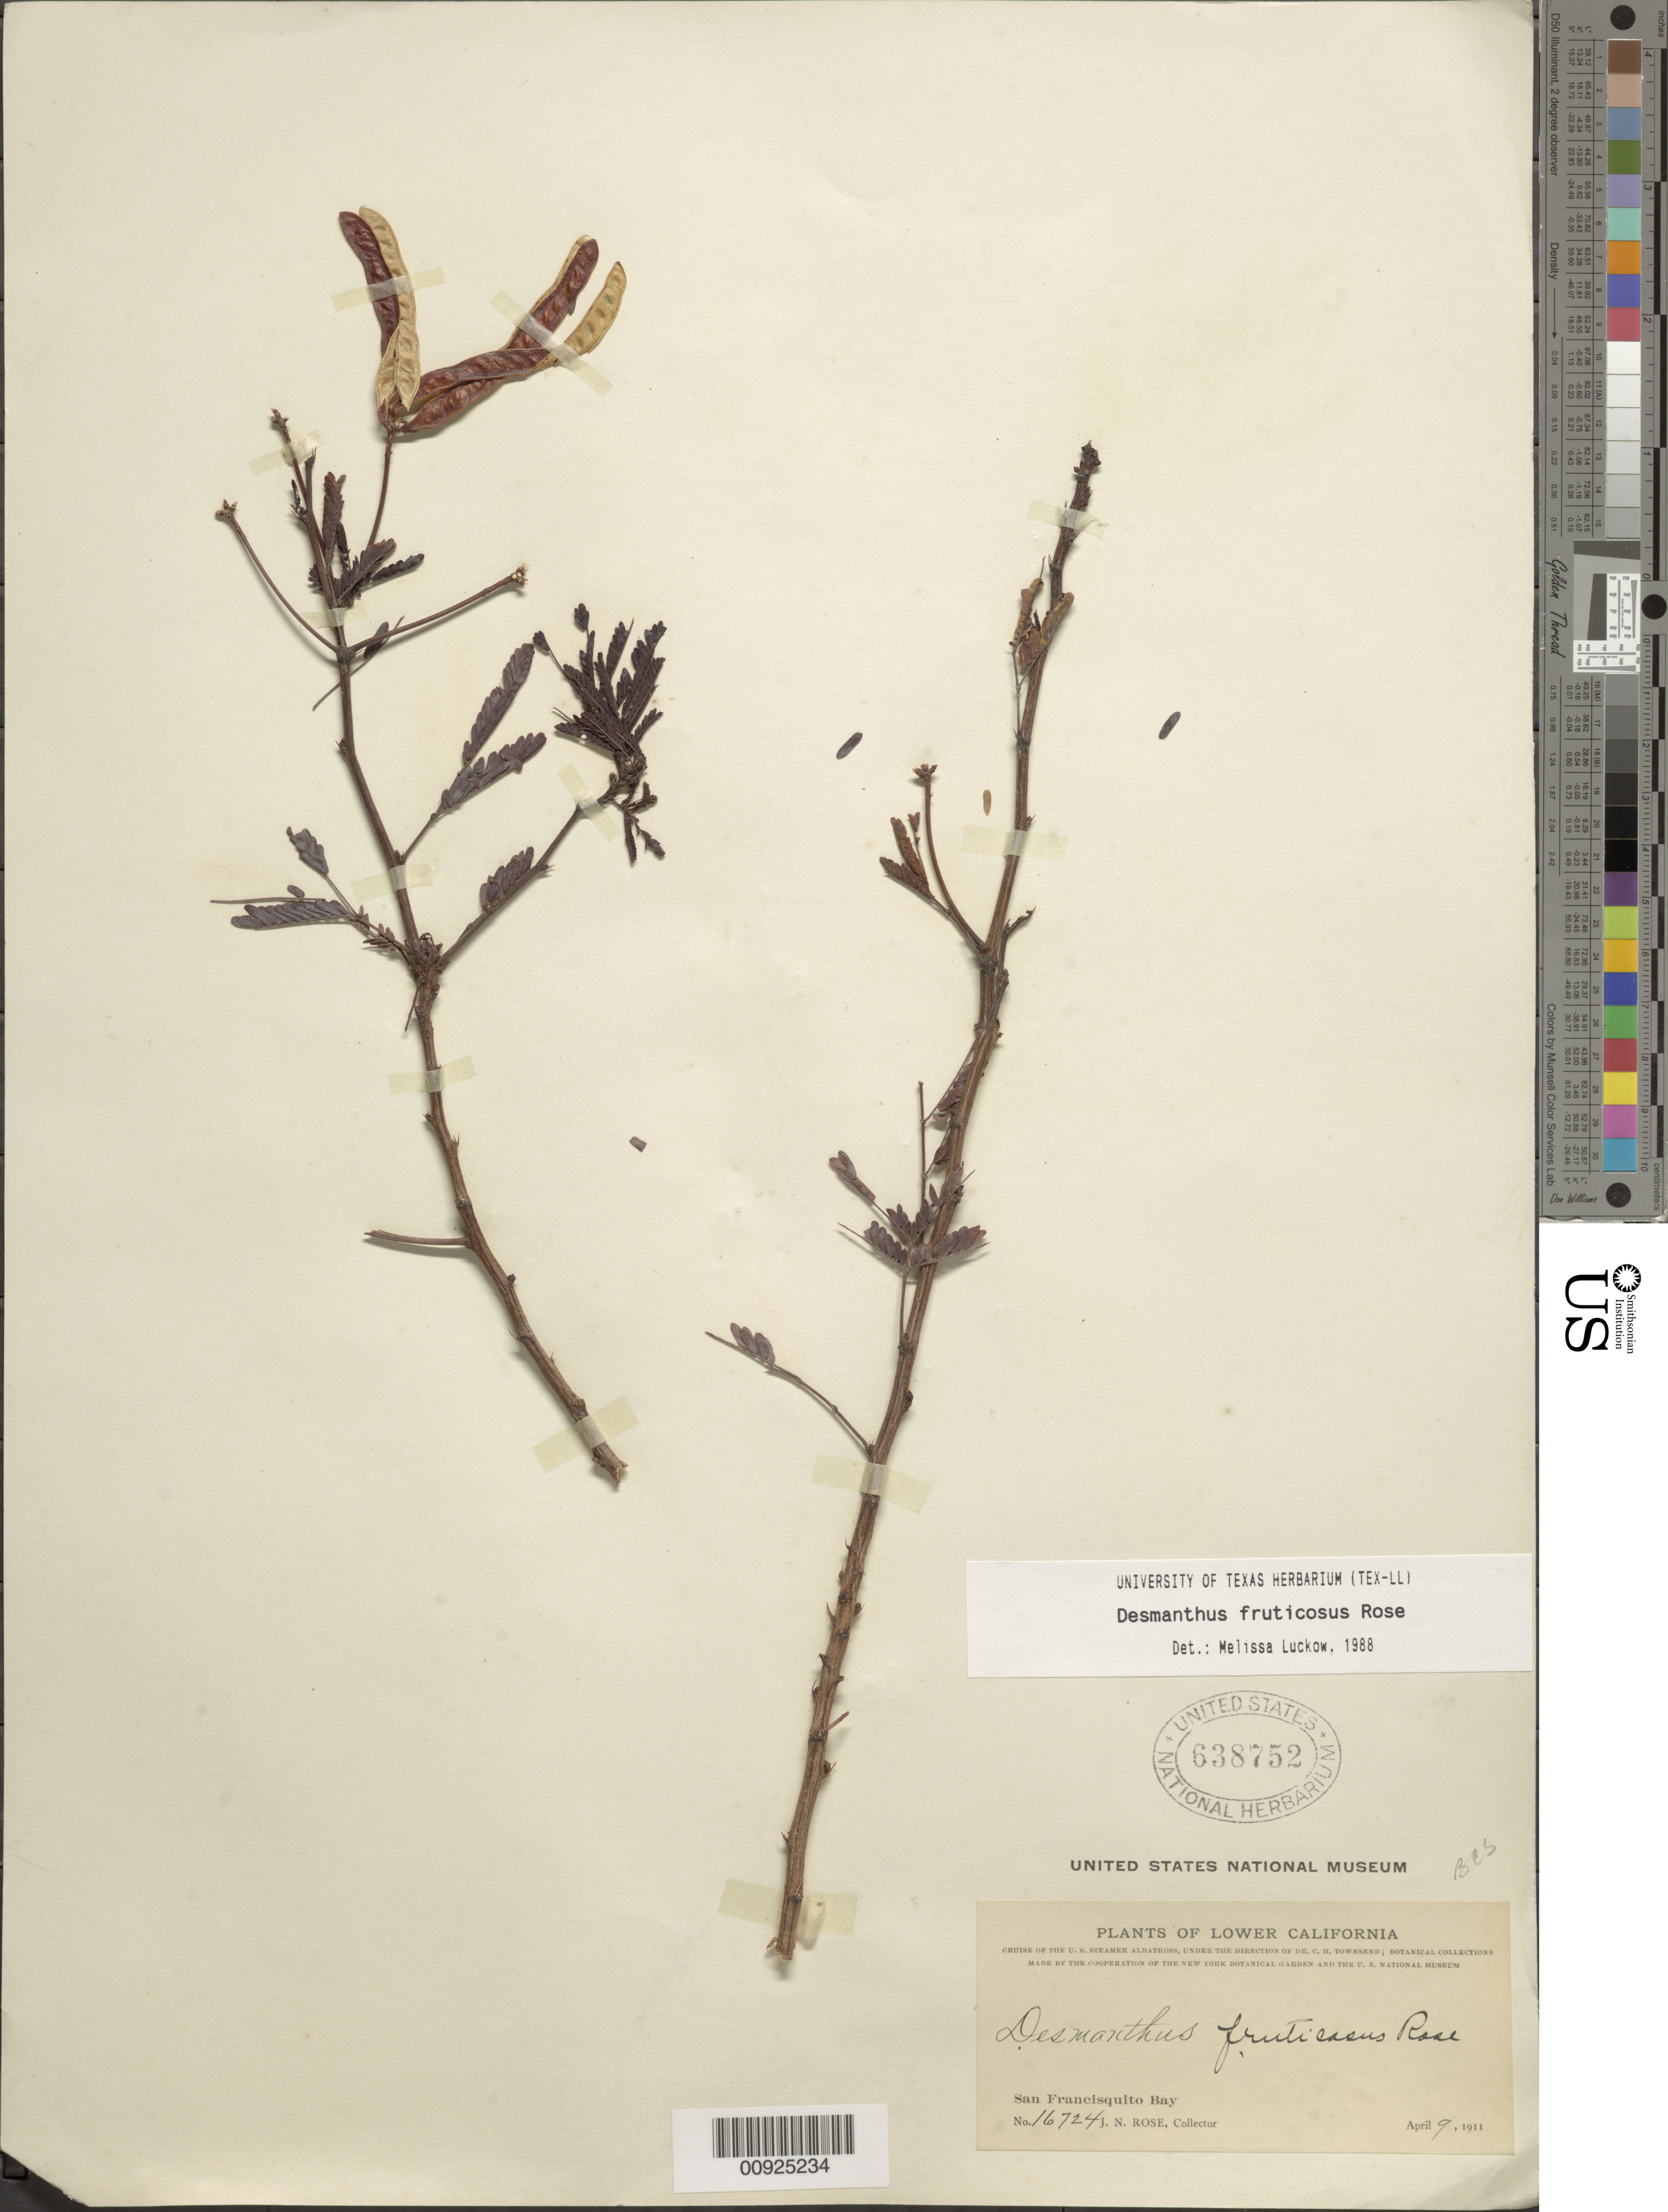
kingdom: Plantae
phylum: Tracheophyta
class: Magnoliopsida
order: Fabales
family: Fabaceae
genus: Desmanthus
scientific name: Desmanthus fruticosus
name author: Rose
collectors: J. N. Rose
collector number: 16724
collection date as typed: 09 Apr 1911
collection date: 1911-04-09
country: Mexico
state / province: Baja California Sur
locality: San Francisquito Bay, Lower California.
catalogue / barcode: US 638752